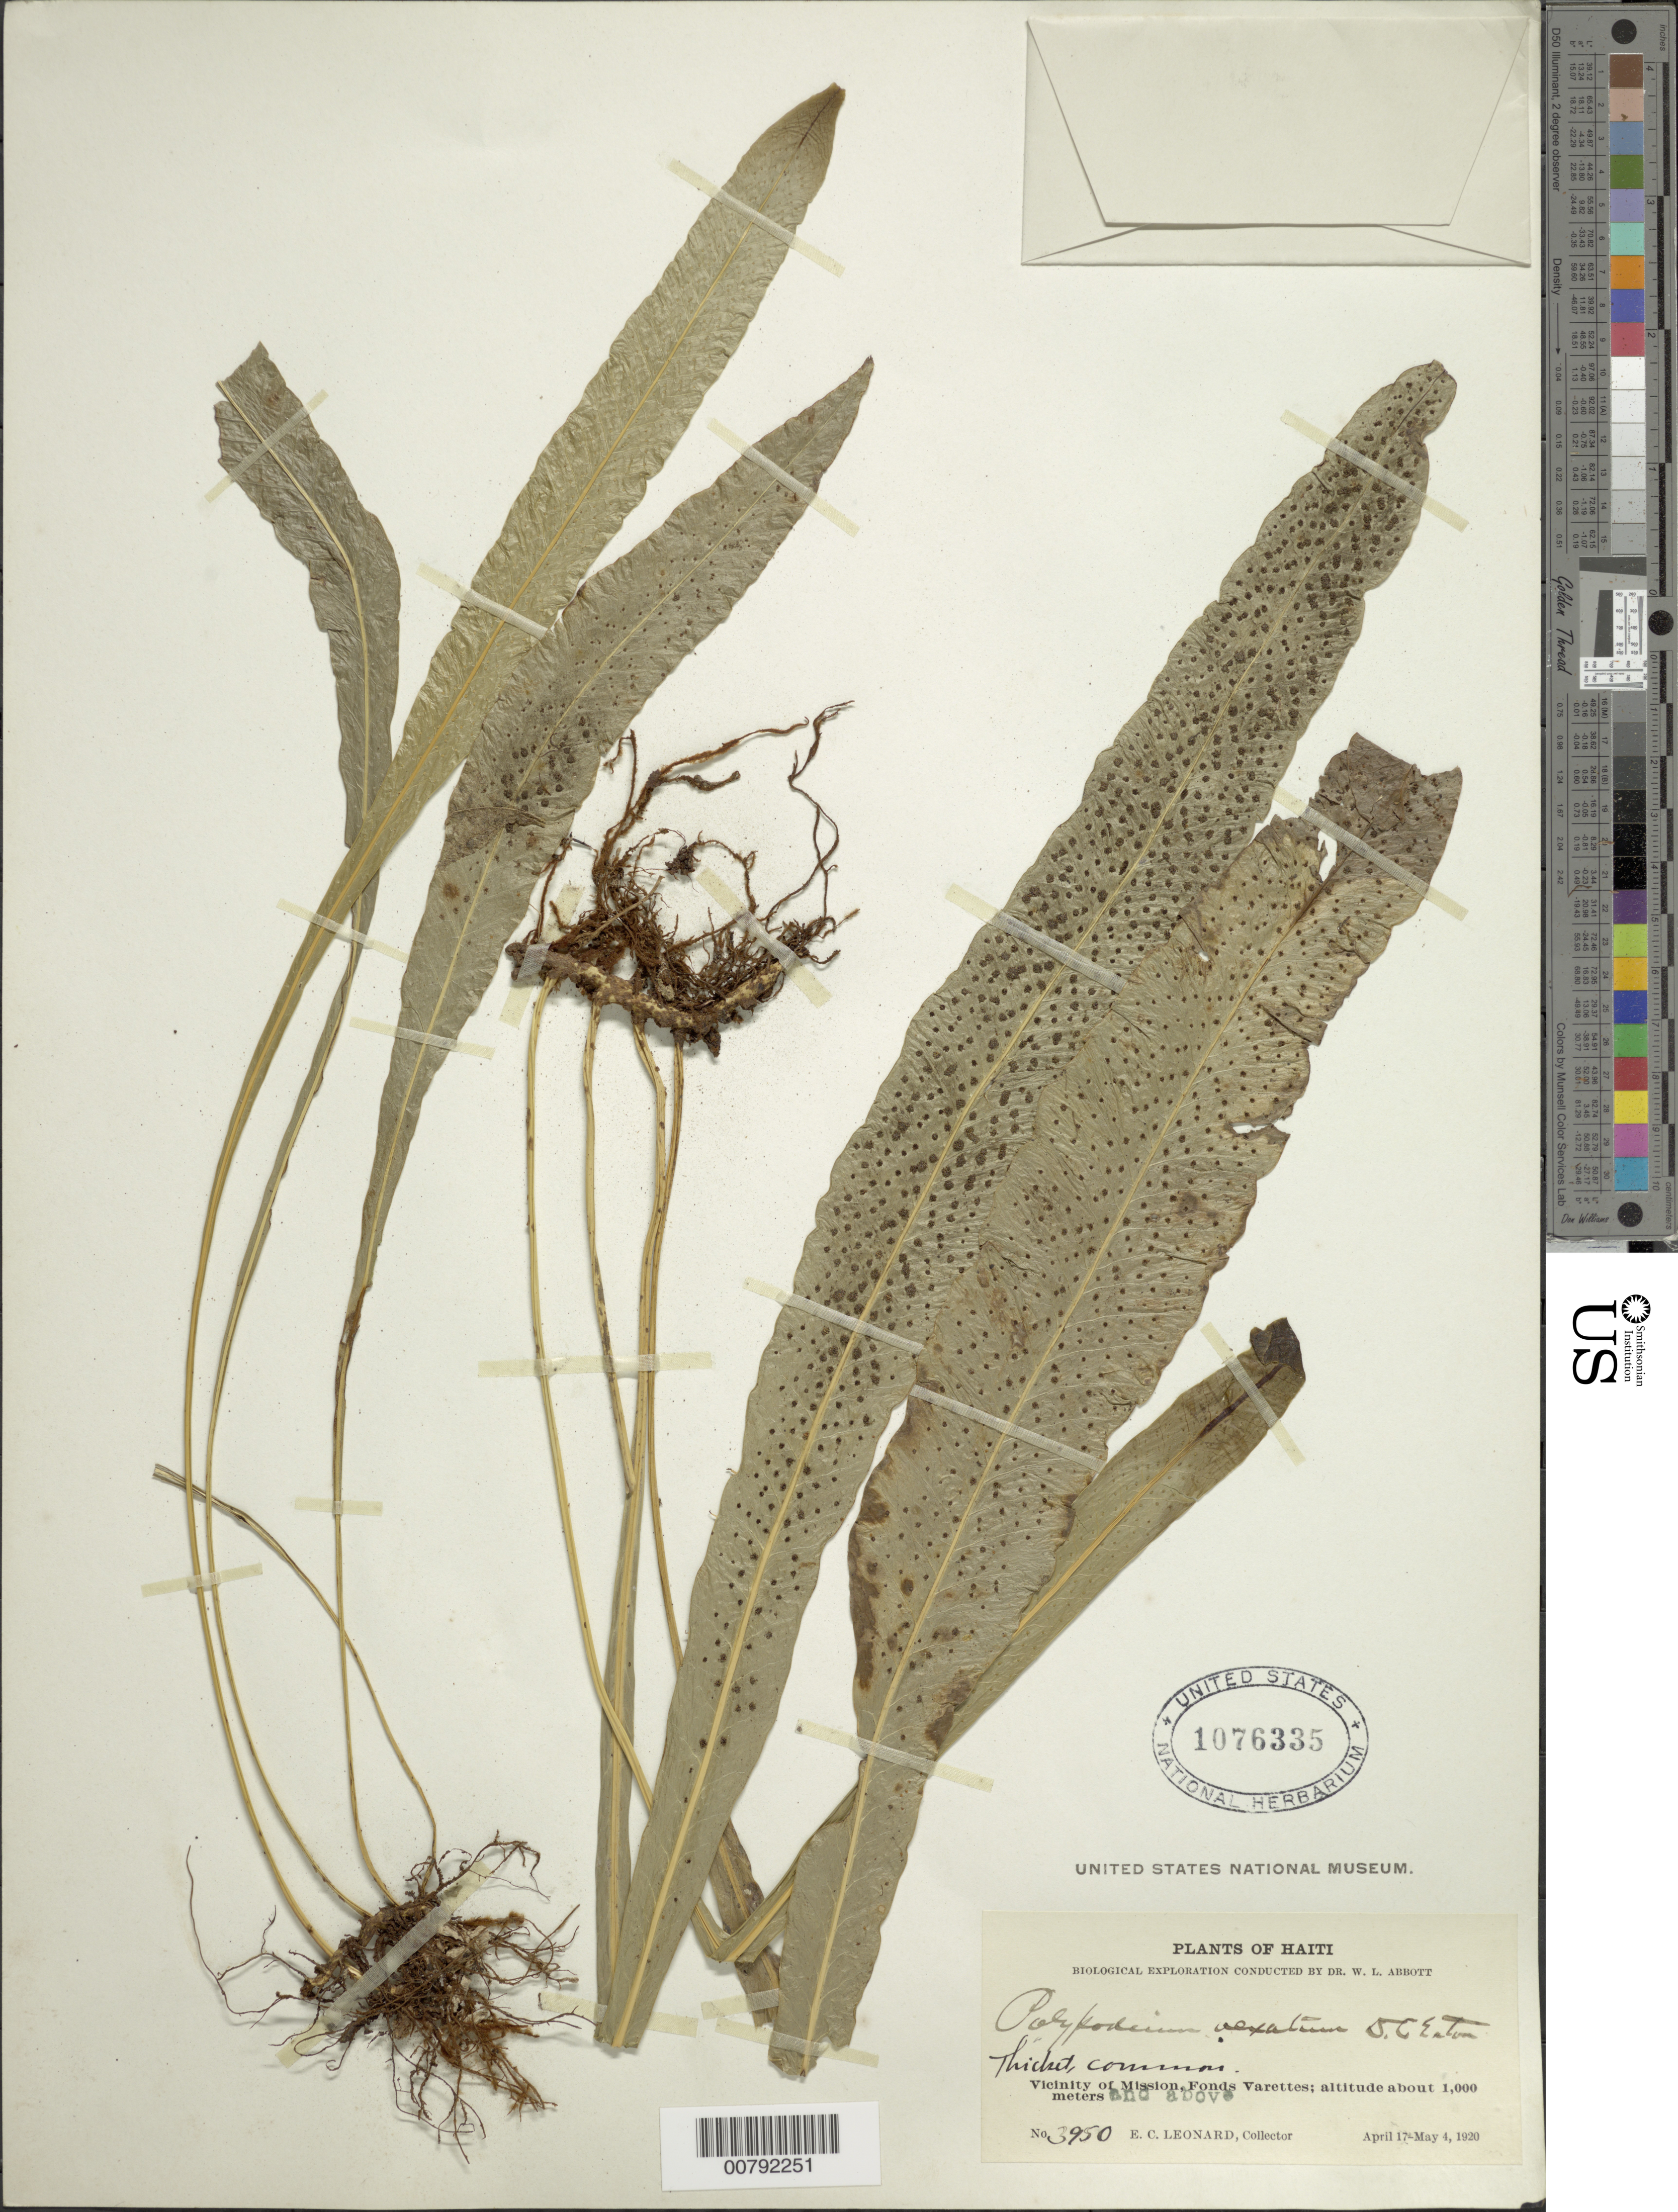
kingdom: Plantae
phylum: Tracheophyta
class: Polypodiopsida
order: Polypodiales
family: Polypodiaceae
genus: Campyloneurum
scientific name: Campyloneurum vexatum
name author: Ching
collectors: E. C. Leonard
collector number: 3950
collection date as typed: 17 Apr 1920 04 May 1920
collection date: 1920-04-17/1920-05-04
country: Haiti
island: Hispaniola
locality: Mission vicinity; Fonds Verettes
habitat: Thicket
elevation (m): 1000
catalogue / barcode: US 1076335